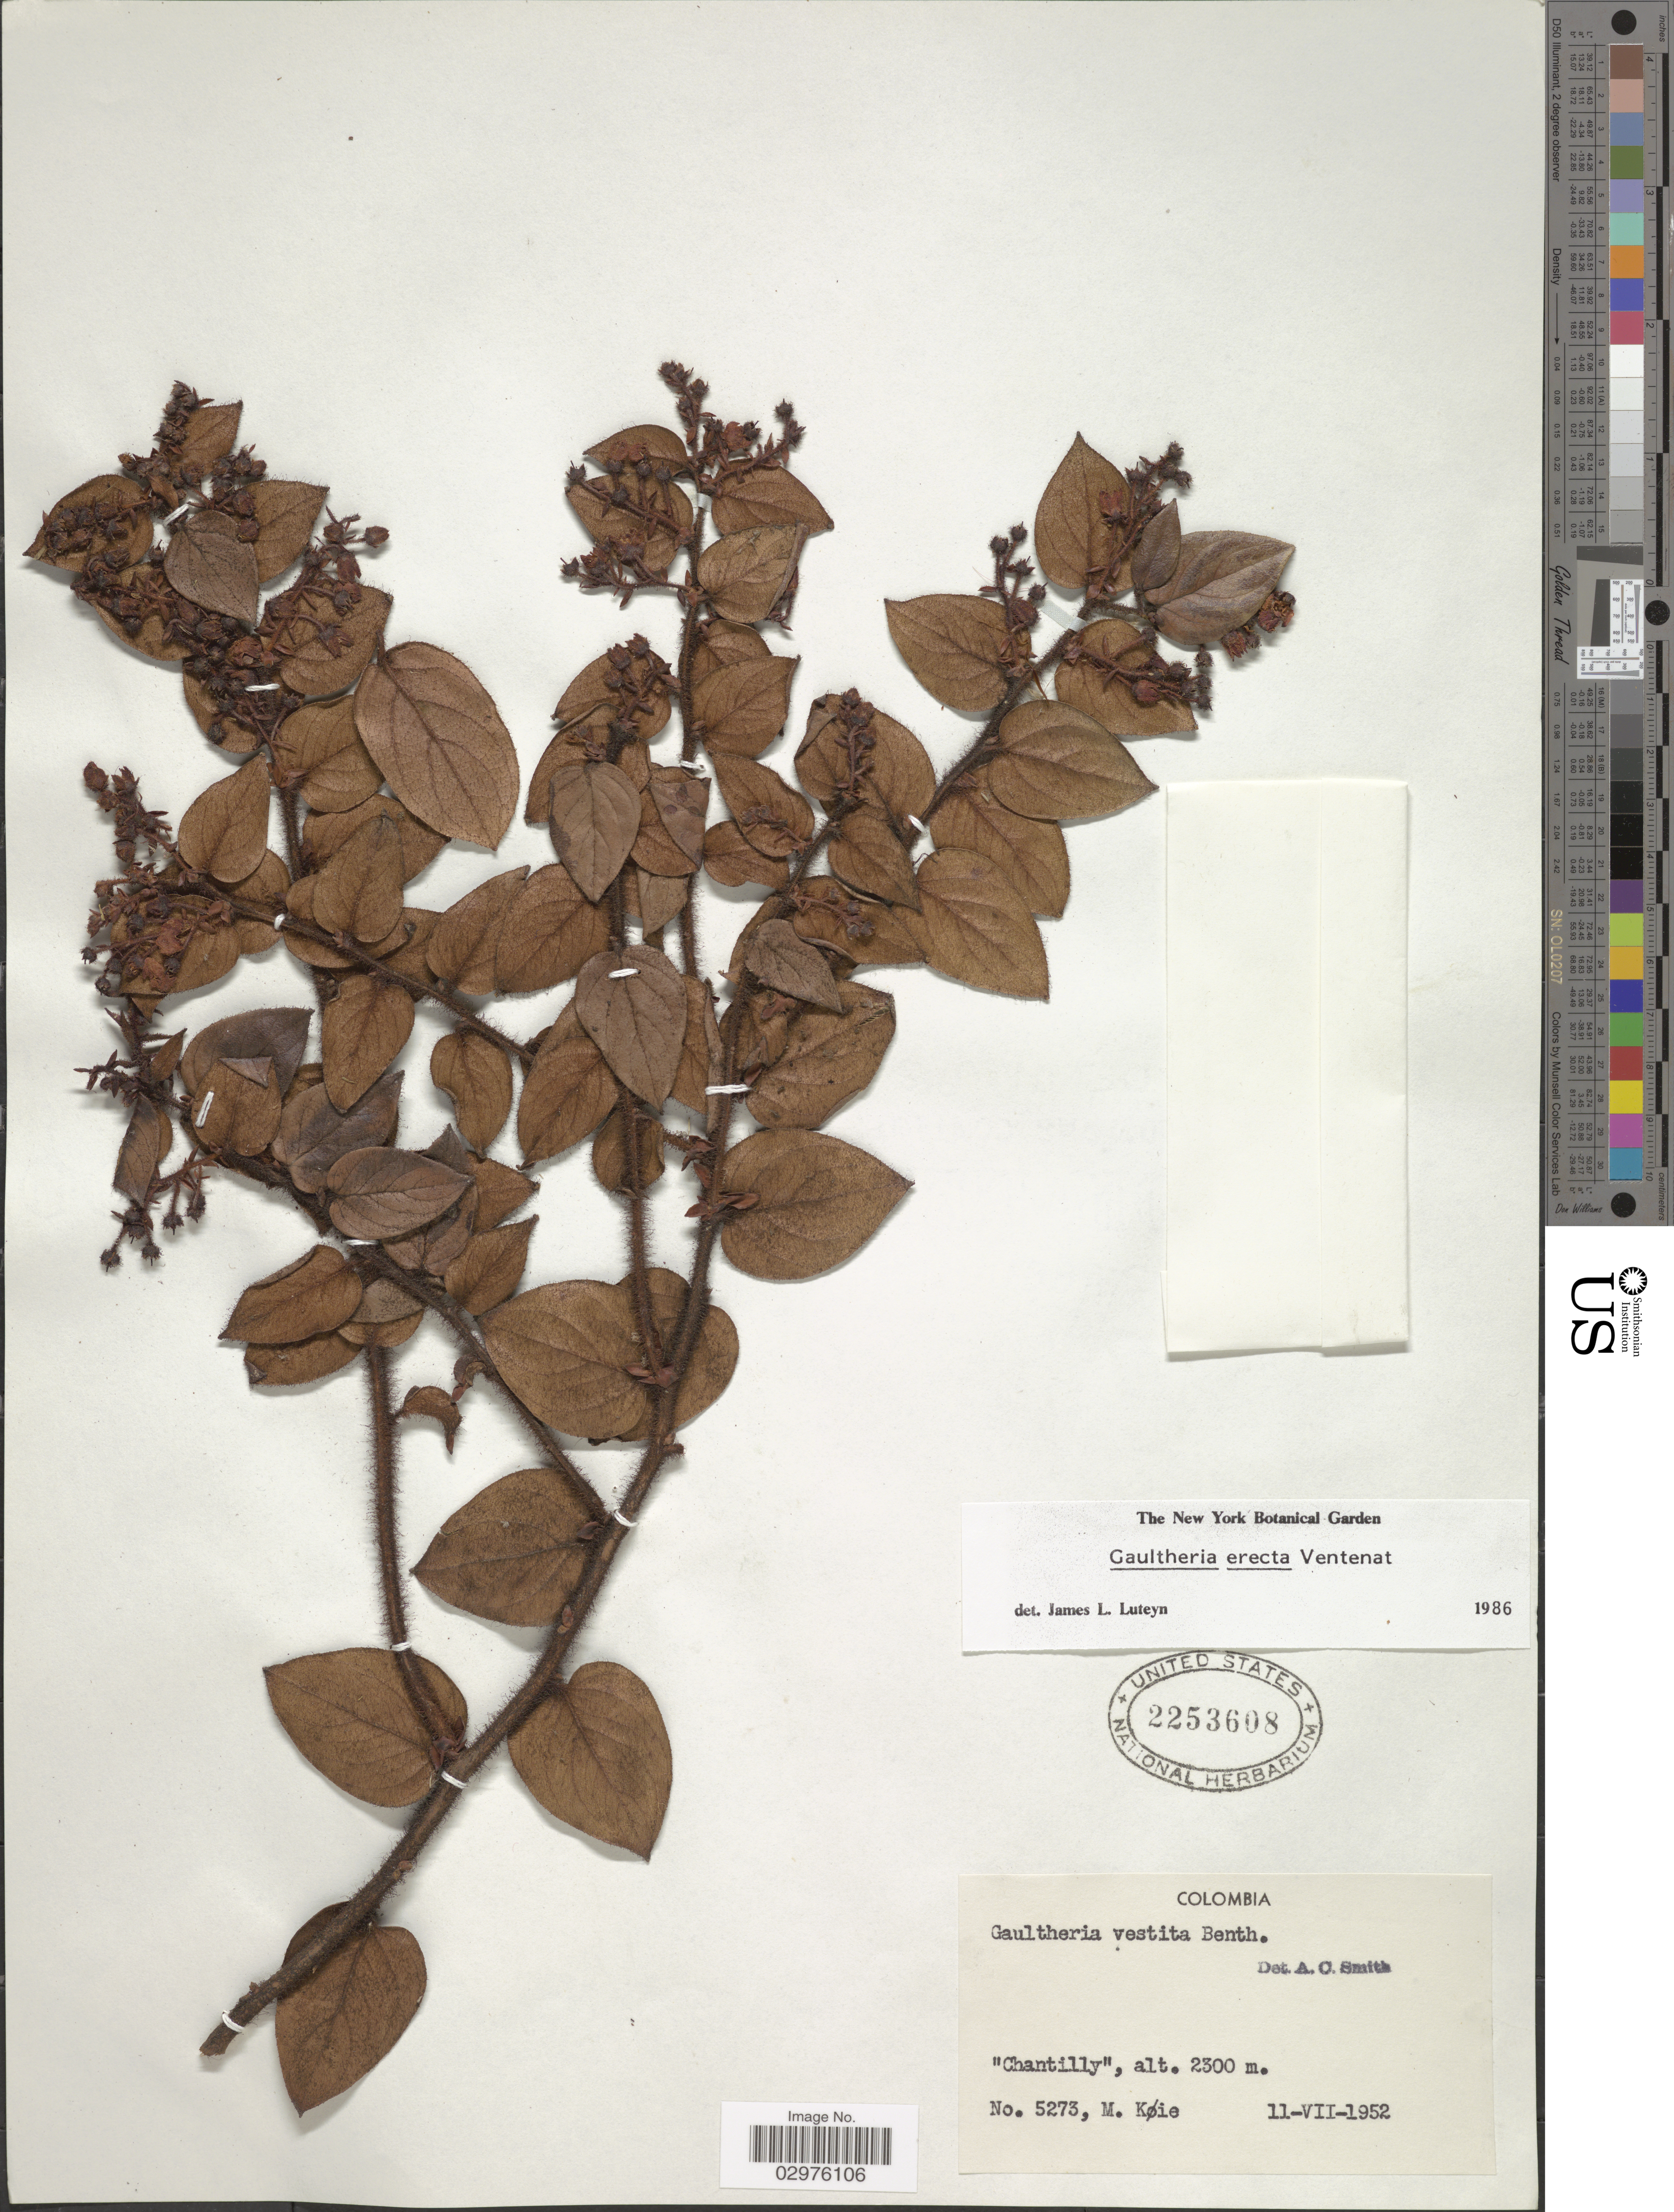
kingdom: Plantae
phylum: Tracheophyta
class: Magnoliopsida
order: Ericales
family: Ericaceae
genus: Gaultheria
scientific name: Gaultheria erecta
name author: Vent.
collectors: M. Köie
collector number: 5273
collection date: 1952-07-11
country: Colombia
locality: Chantilly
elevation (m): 2300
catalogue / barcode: US 2253608